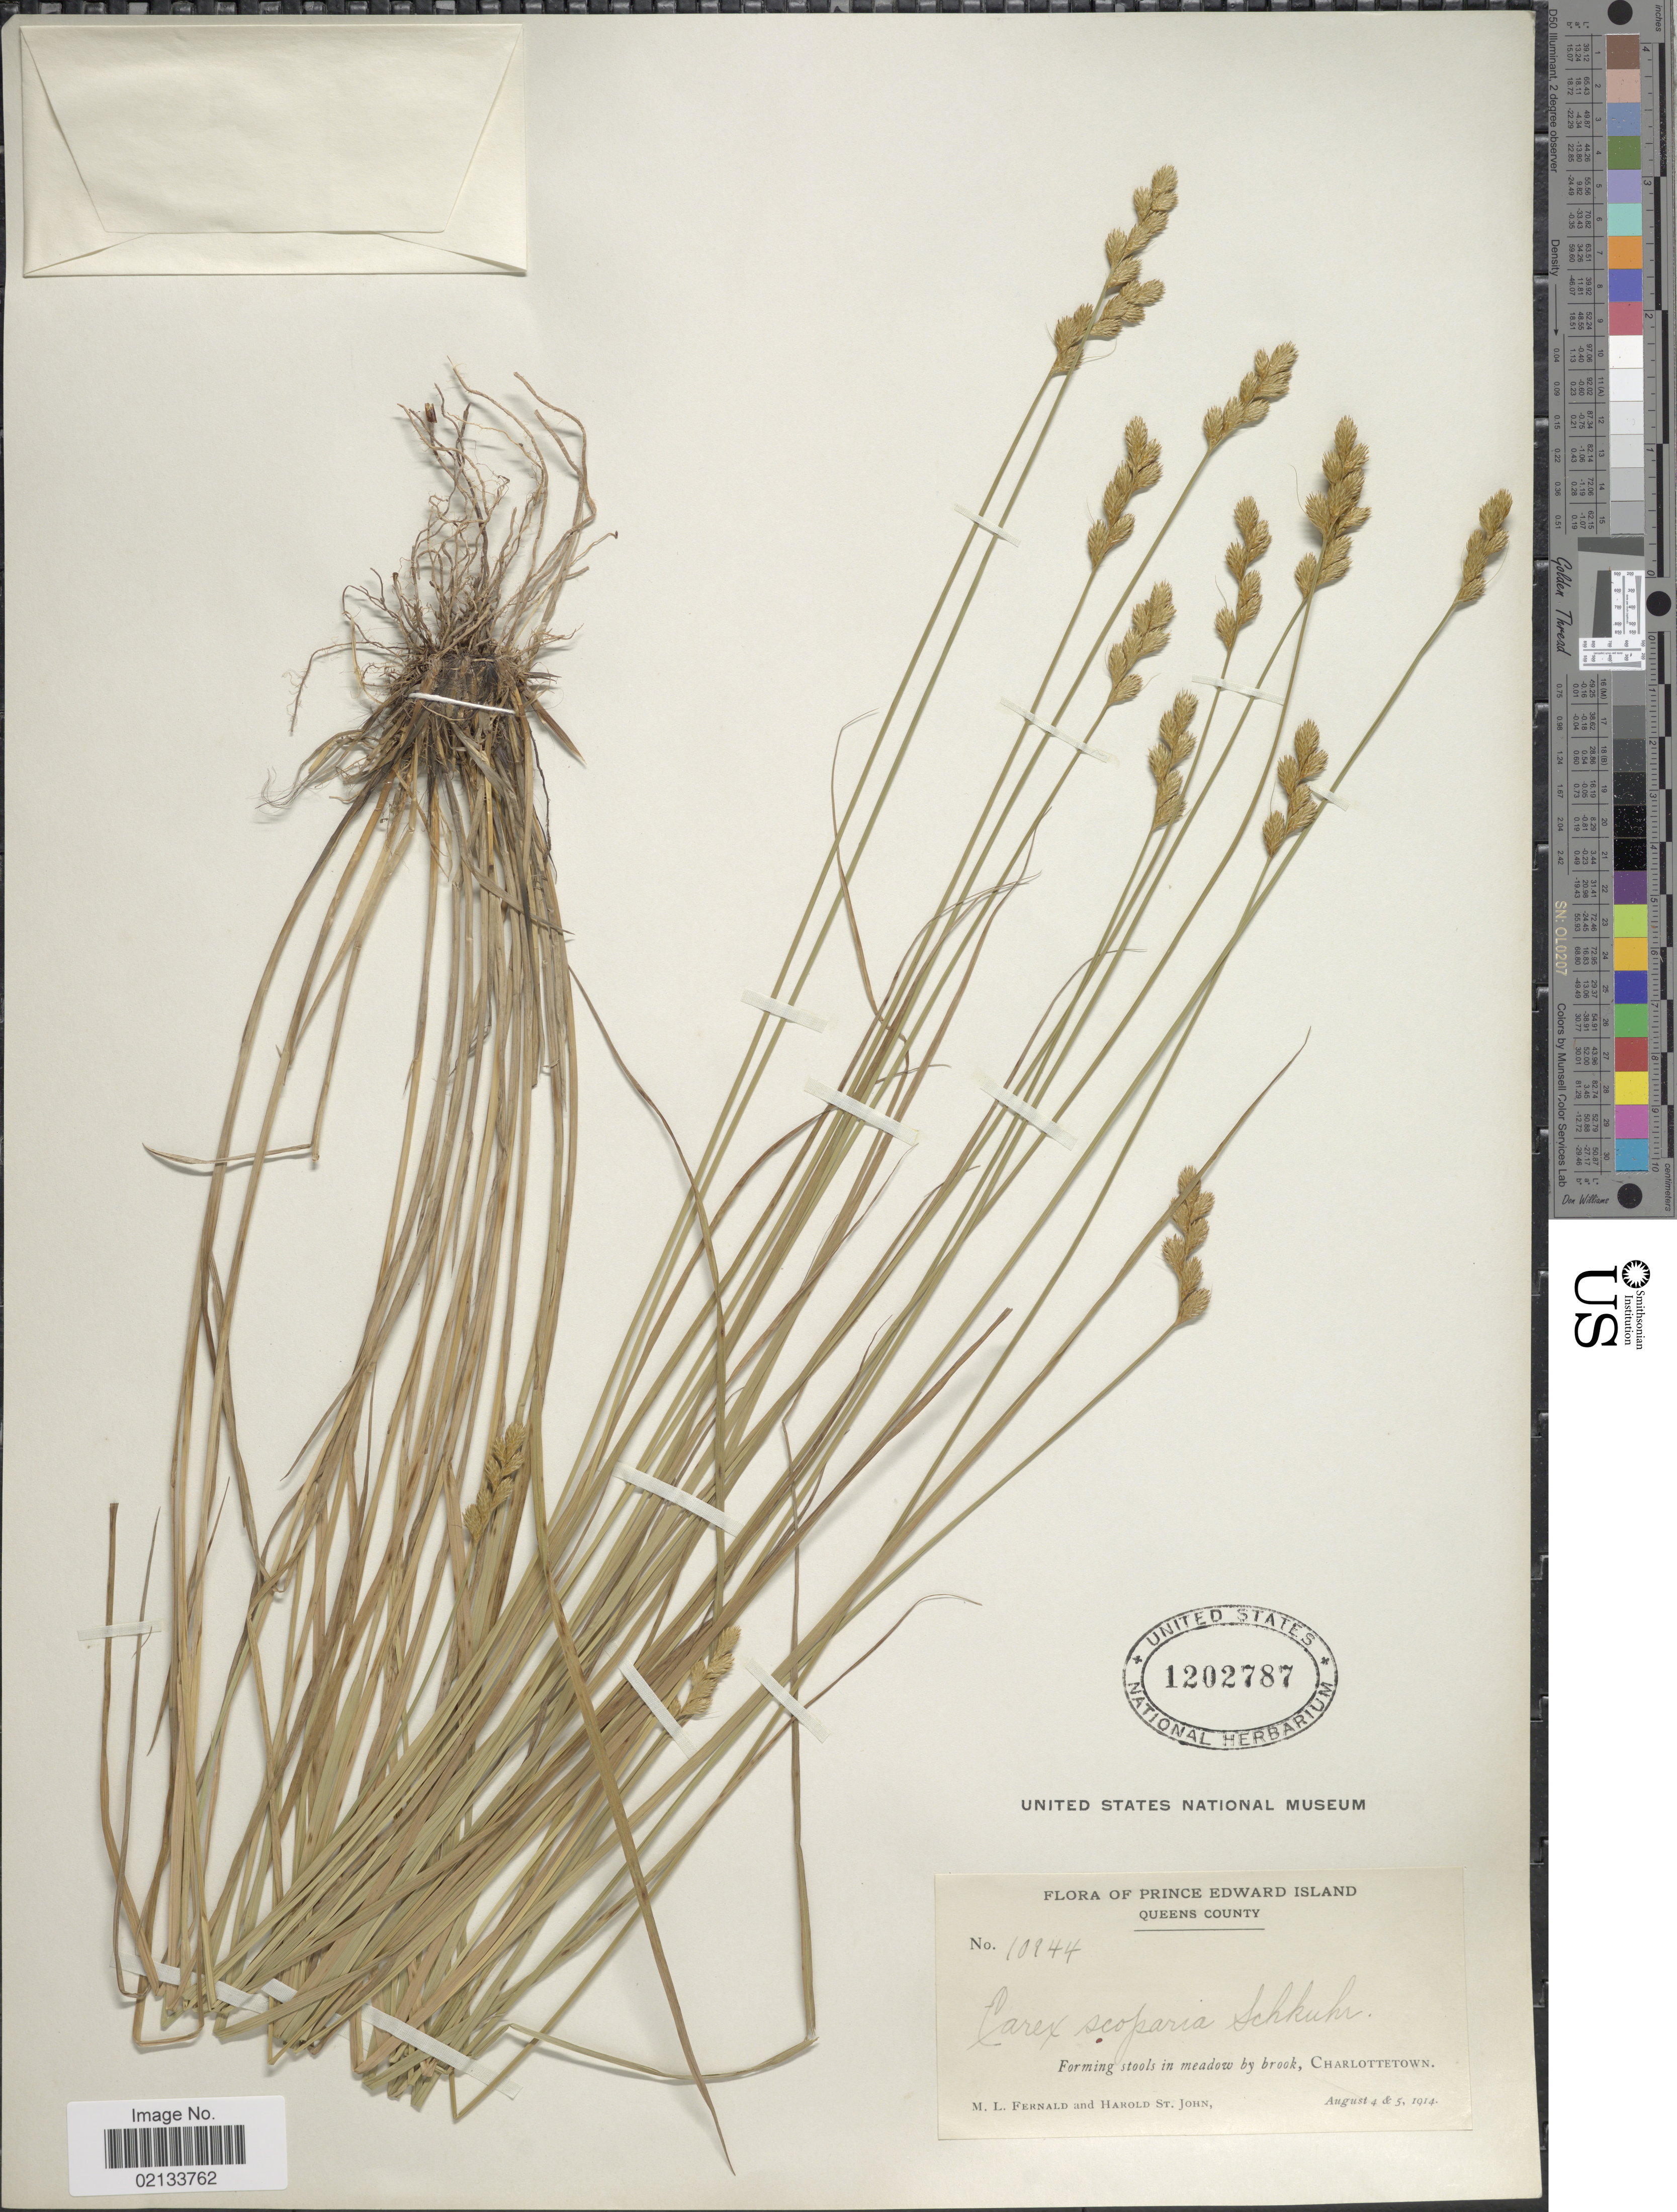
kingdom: Plantae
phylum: Tracheophyta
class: Liliopsida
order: Poales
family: Cyperaceae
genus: Carex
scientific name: Carex scoparia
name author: Schkuhr ex Willd.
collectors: M. L. Fernald & H. St. John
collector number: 10944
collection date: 1914-08-04/1914-08-05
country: Canada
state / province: Prince Edward Island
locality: Queens County, Forming stools in meadow by brook, Charlottetown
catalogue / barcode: US 1202787